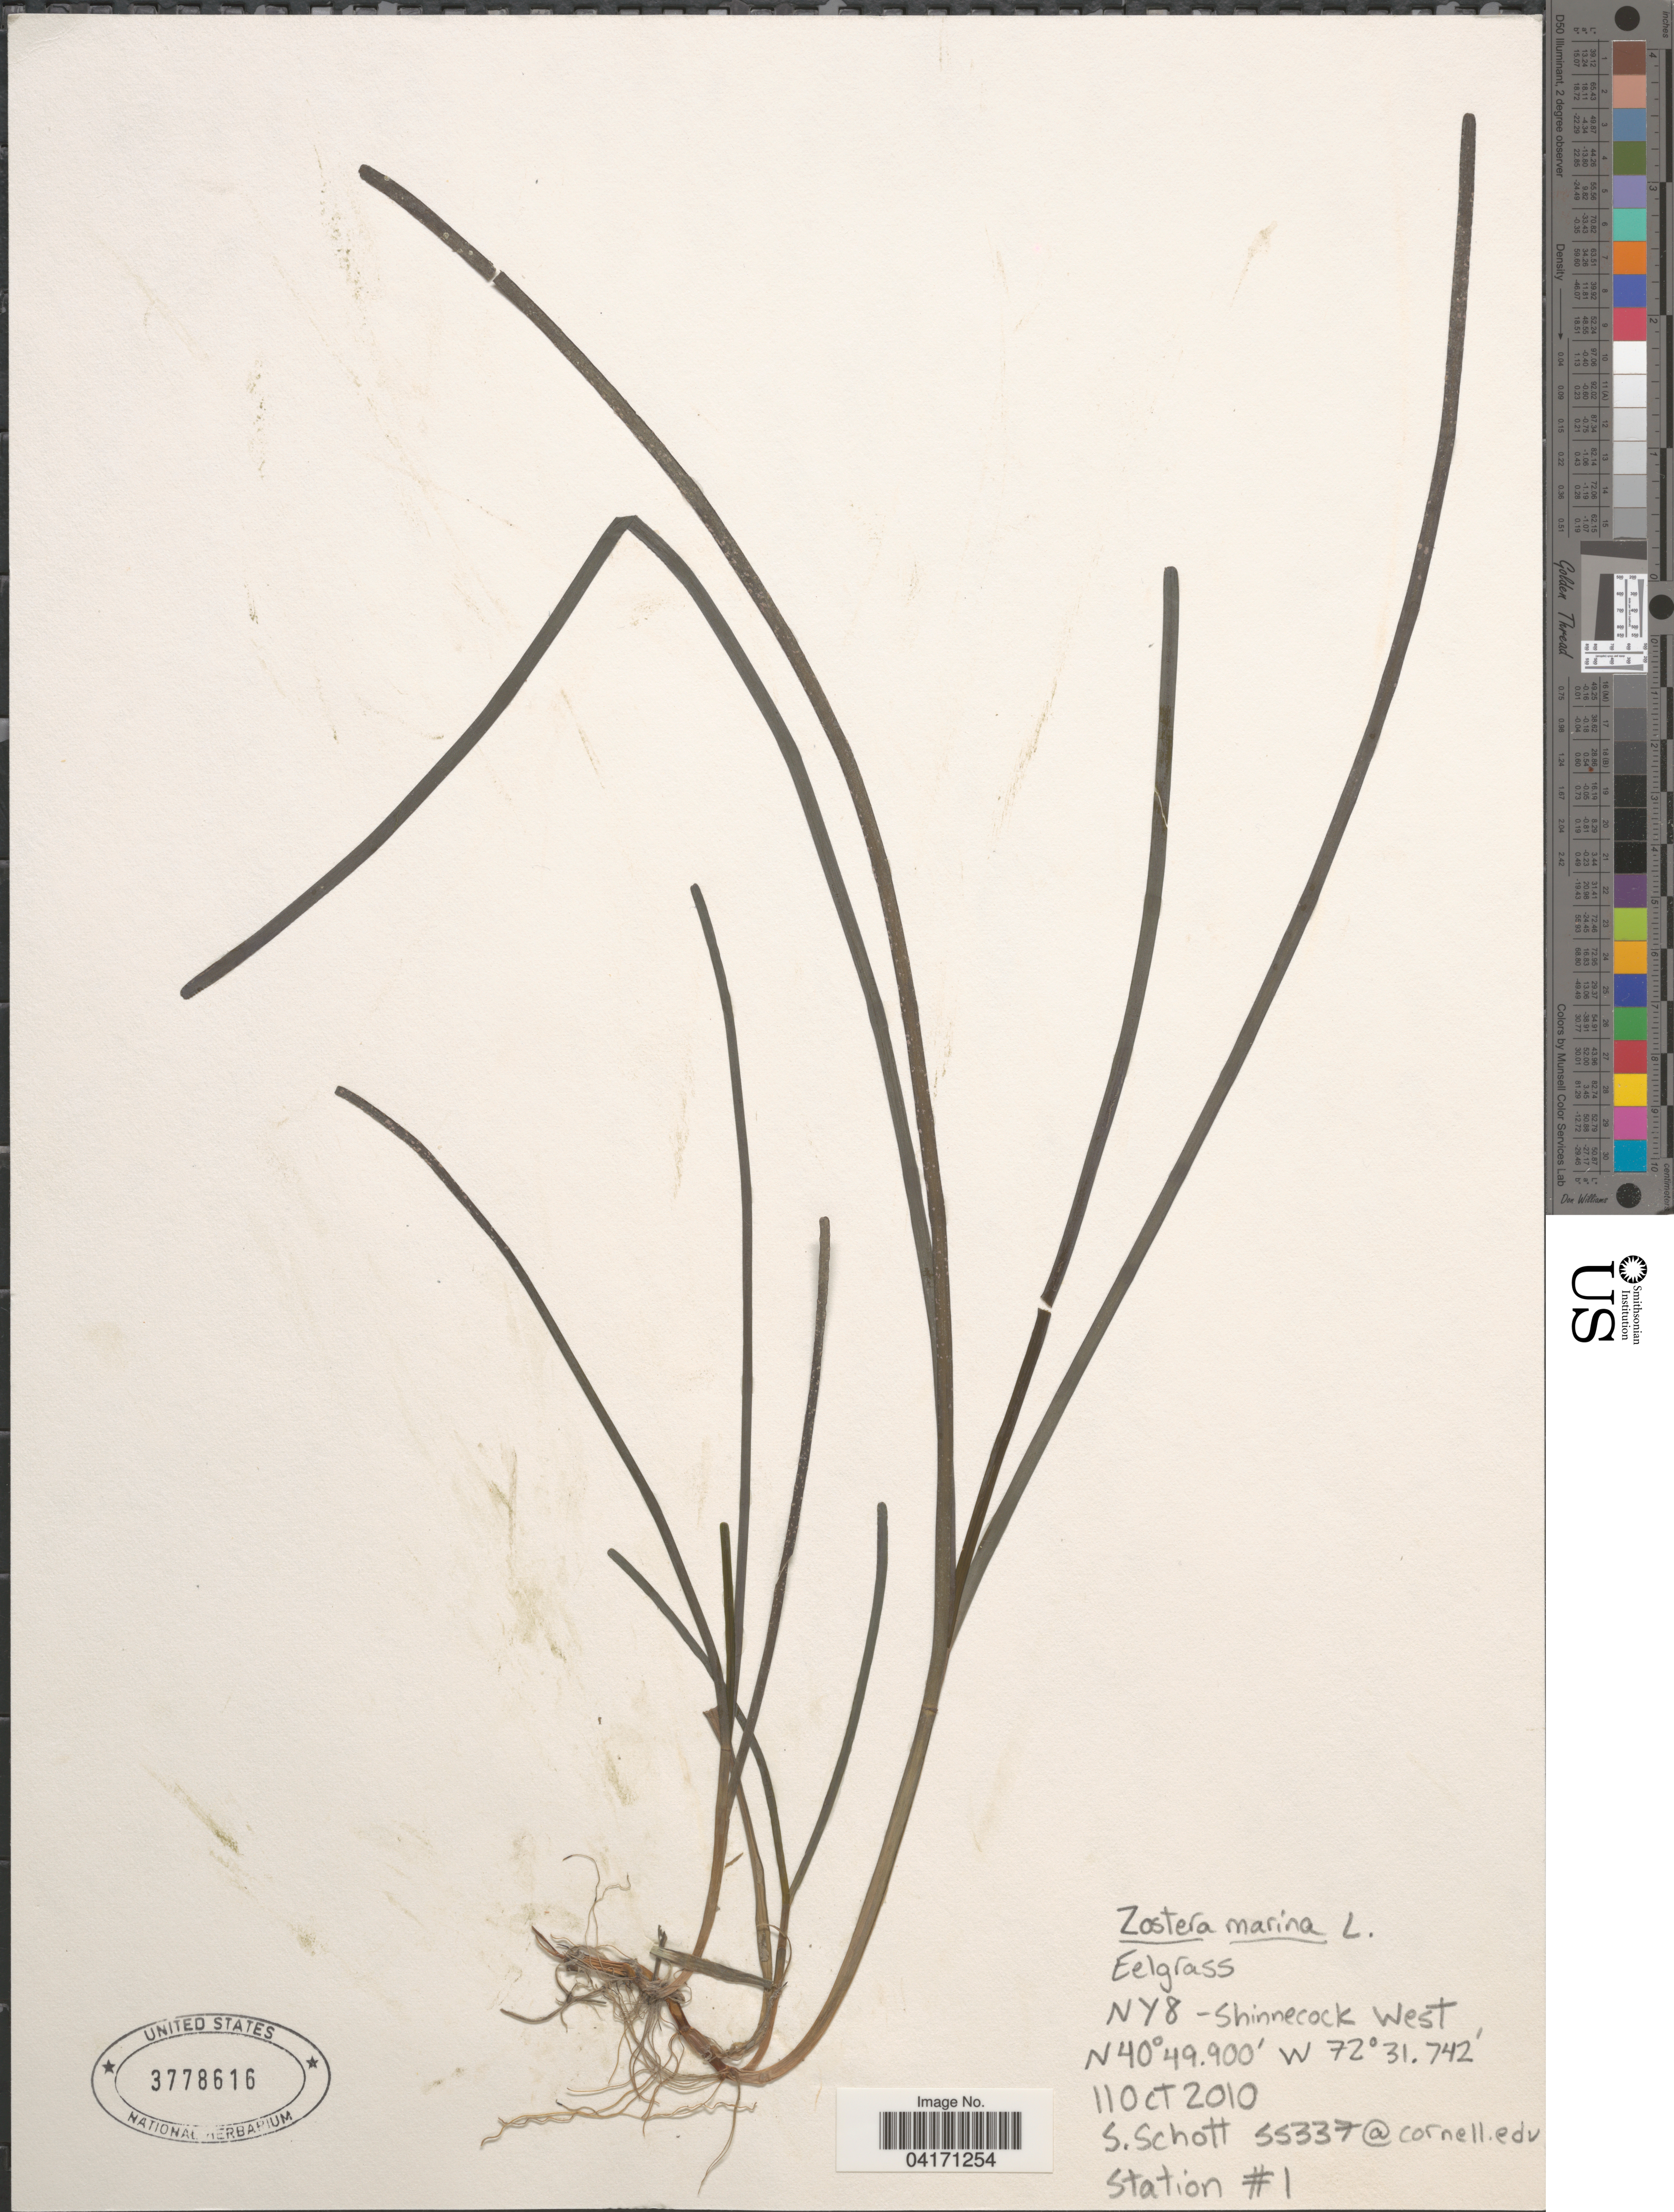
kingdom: Plantae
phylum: Tracheophyta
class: Liliopsida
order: Alismatales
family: Zosteraceae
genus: Zostera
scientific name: Zostera marina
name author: L.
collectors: S. Schott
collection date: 2010-10-11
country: United States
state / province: New York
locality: NY8 - Shinnecock West. Station #1.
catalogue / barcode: US 3778616